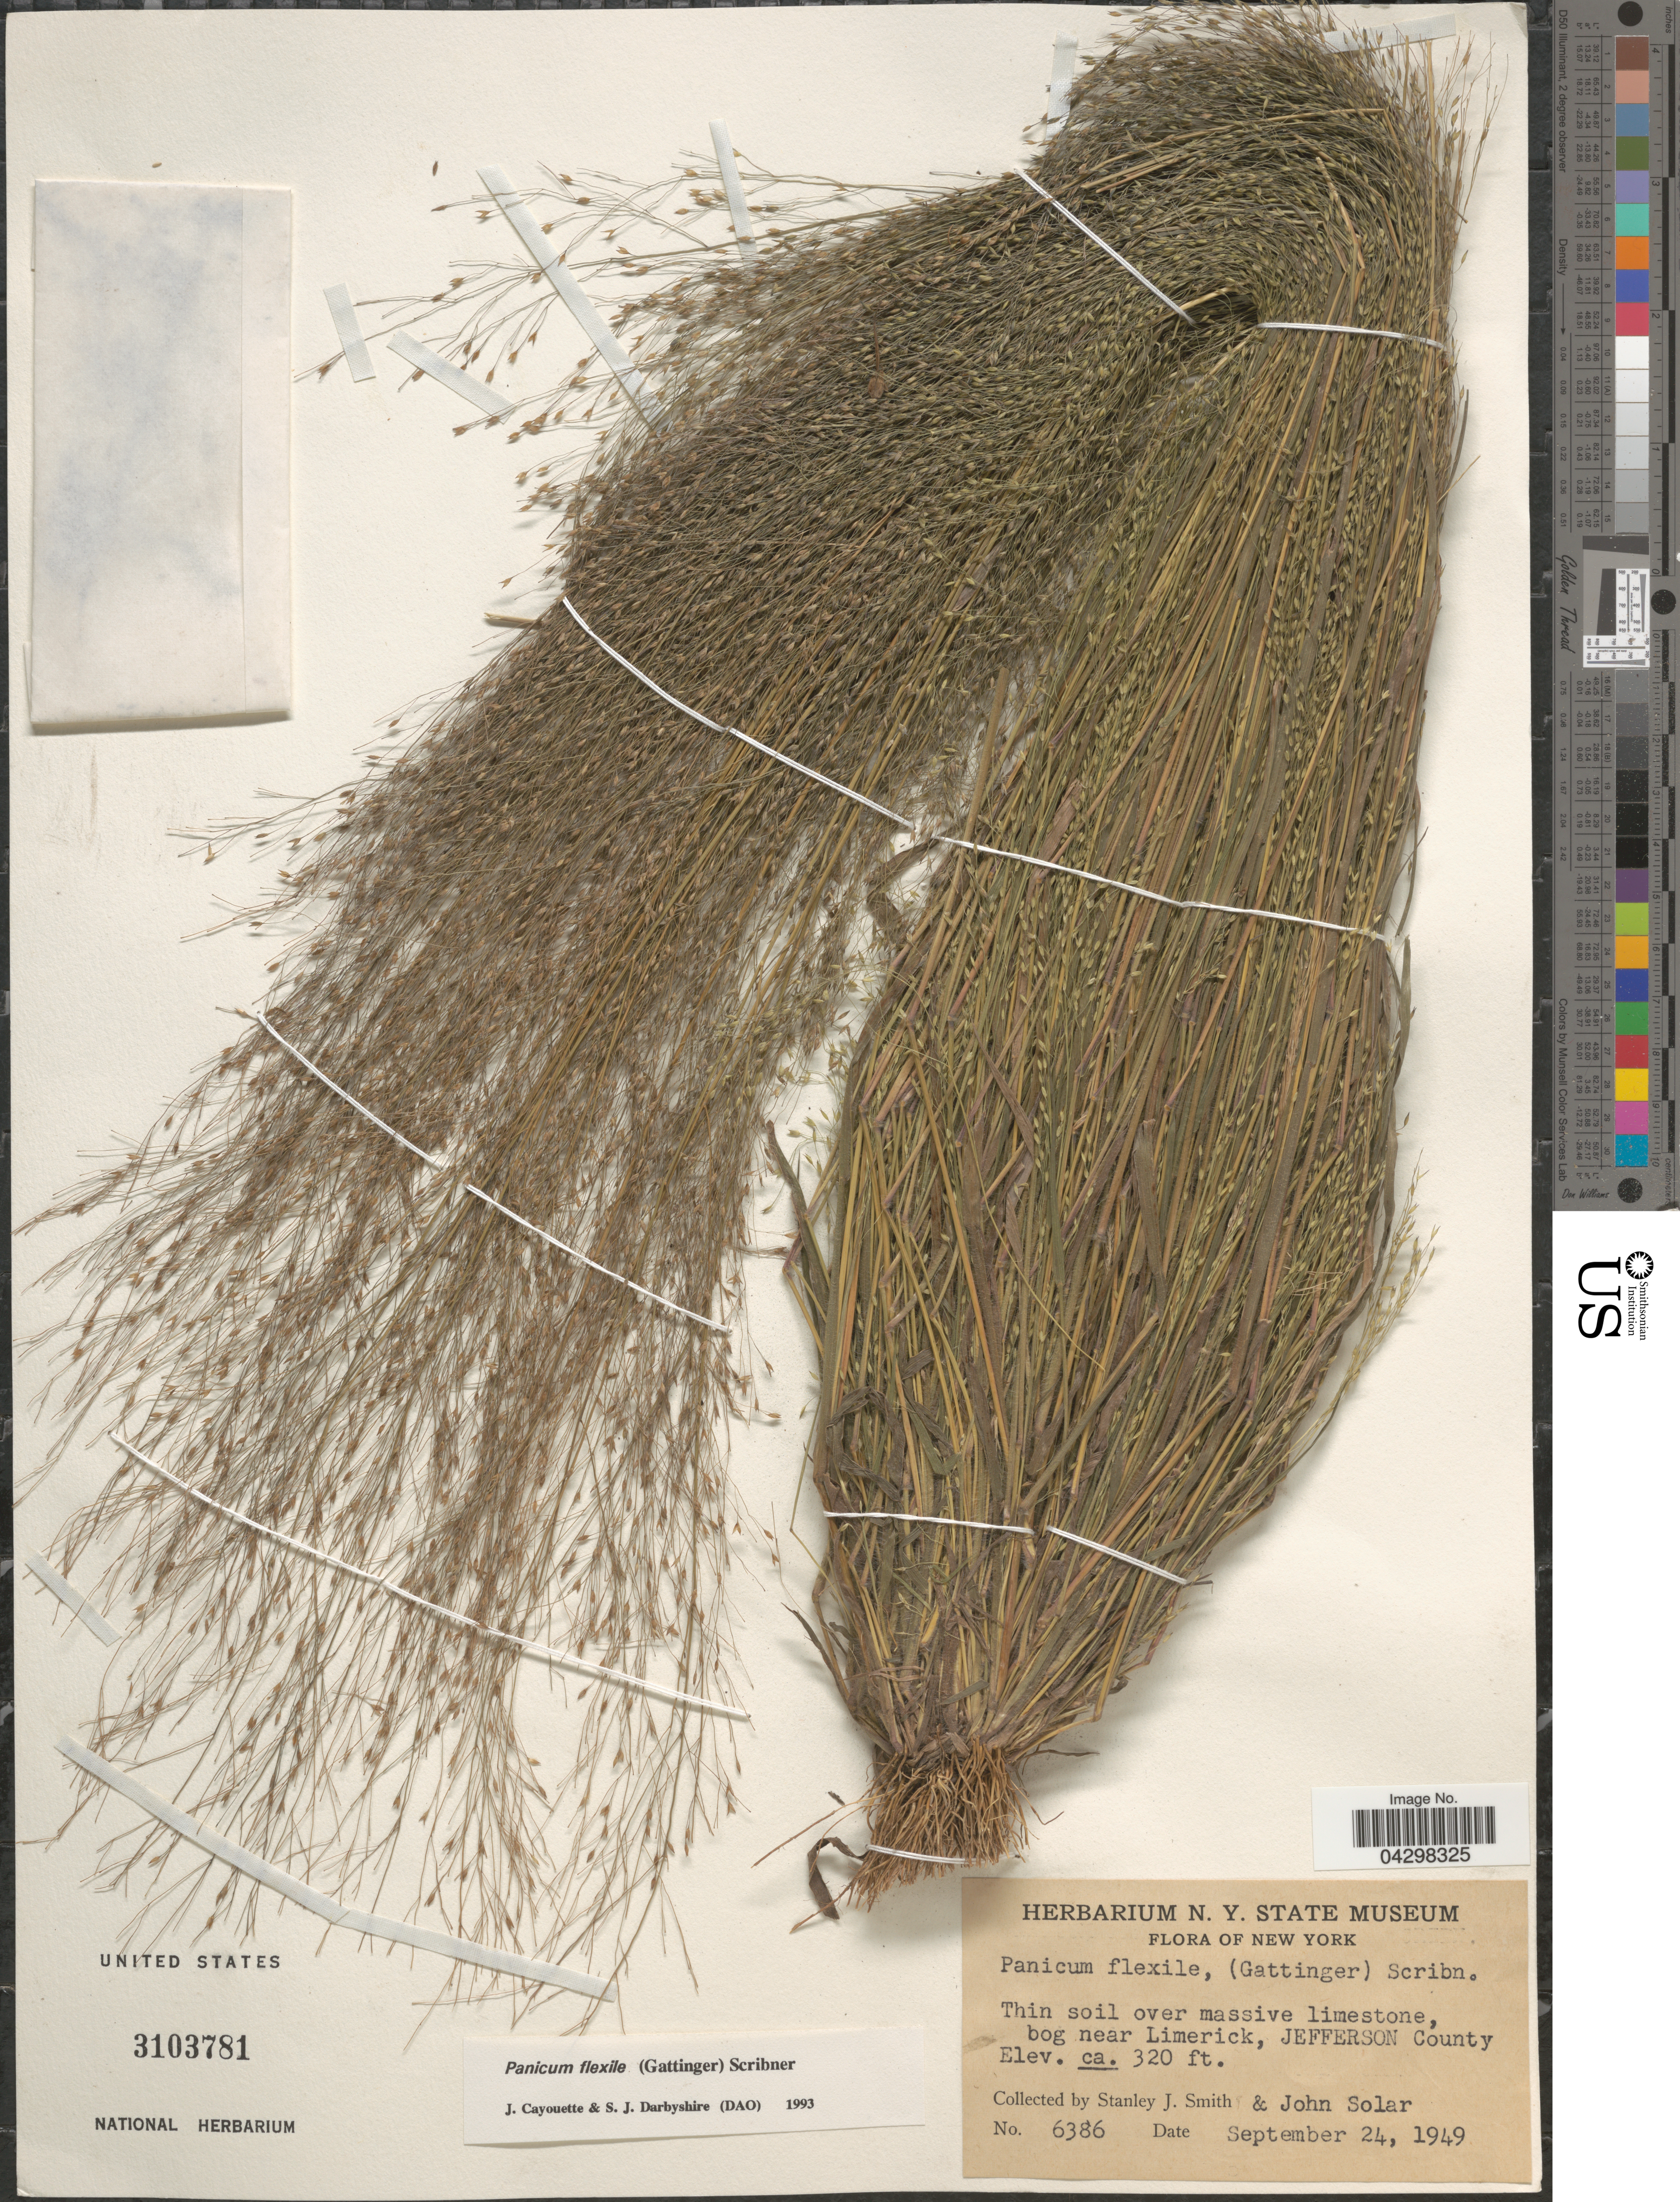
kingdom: Plantae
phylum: Tracheophyta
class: Liliopsida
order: Poales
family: Poaceae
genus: Panicum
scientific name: Panicum flexile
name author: (Gatt.) Scribn.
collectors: S. Smith & J. Solar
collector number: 6386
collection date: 1949-09-24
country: United States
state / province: New York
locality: Thin soil over massive limestone, bog near Limerick, Jefferson County.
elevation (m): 98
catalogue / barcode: US 3103781